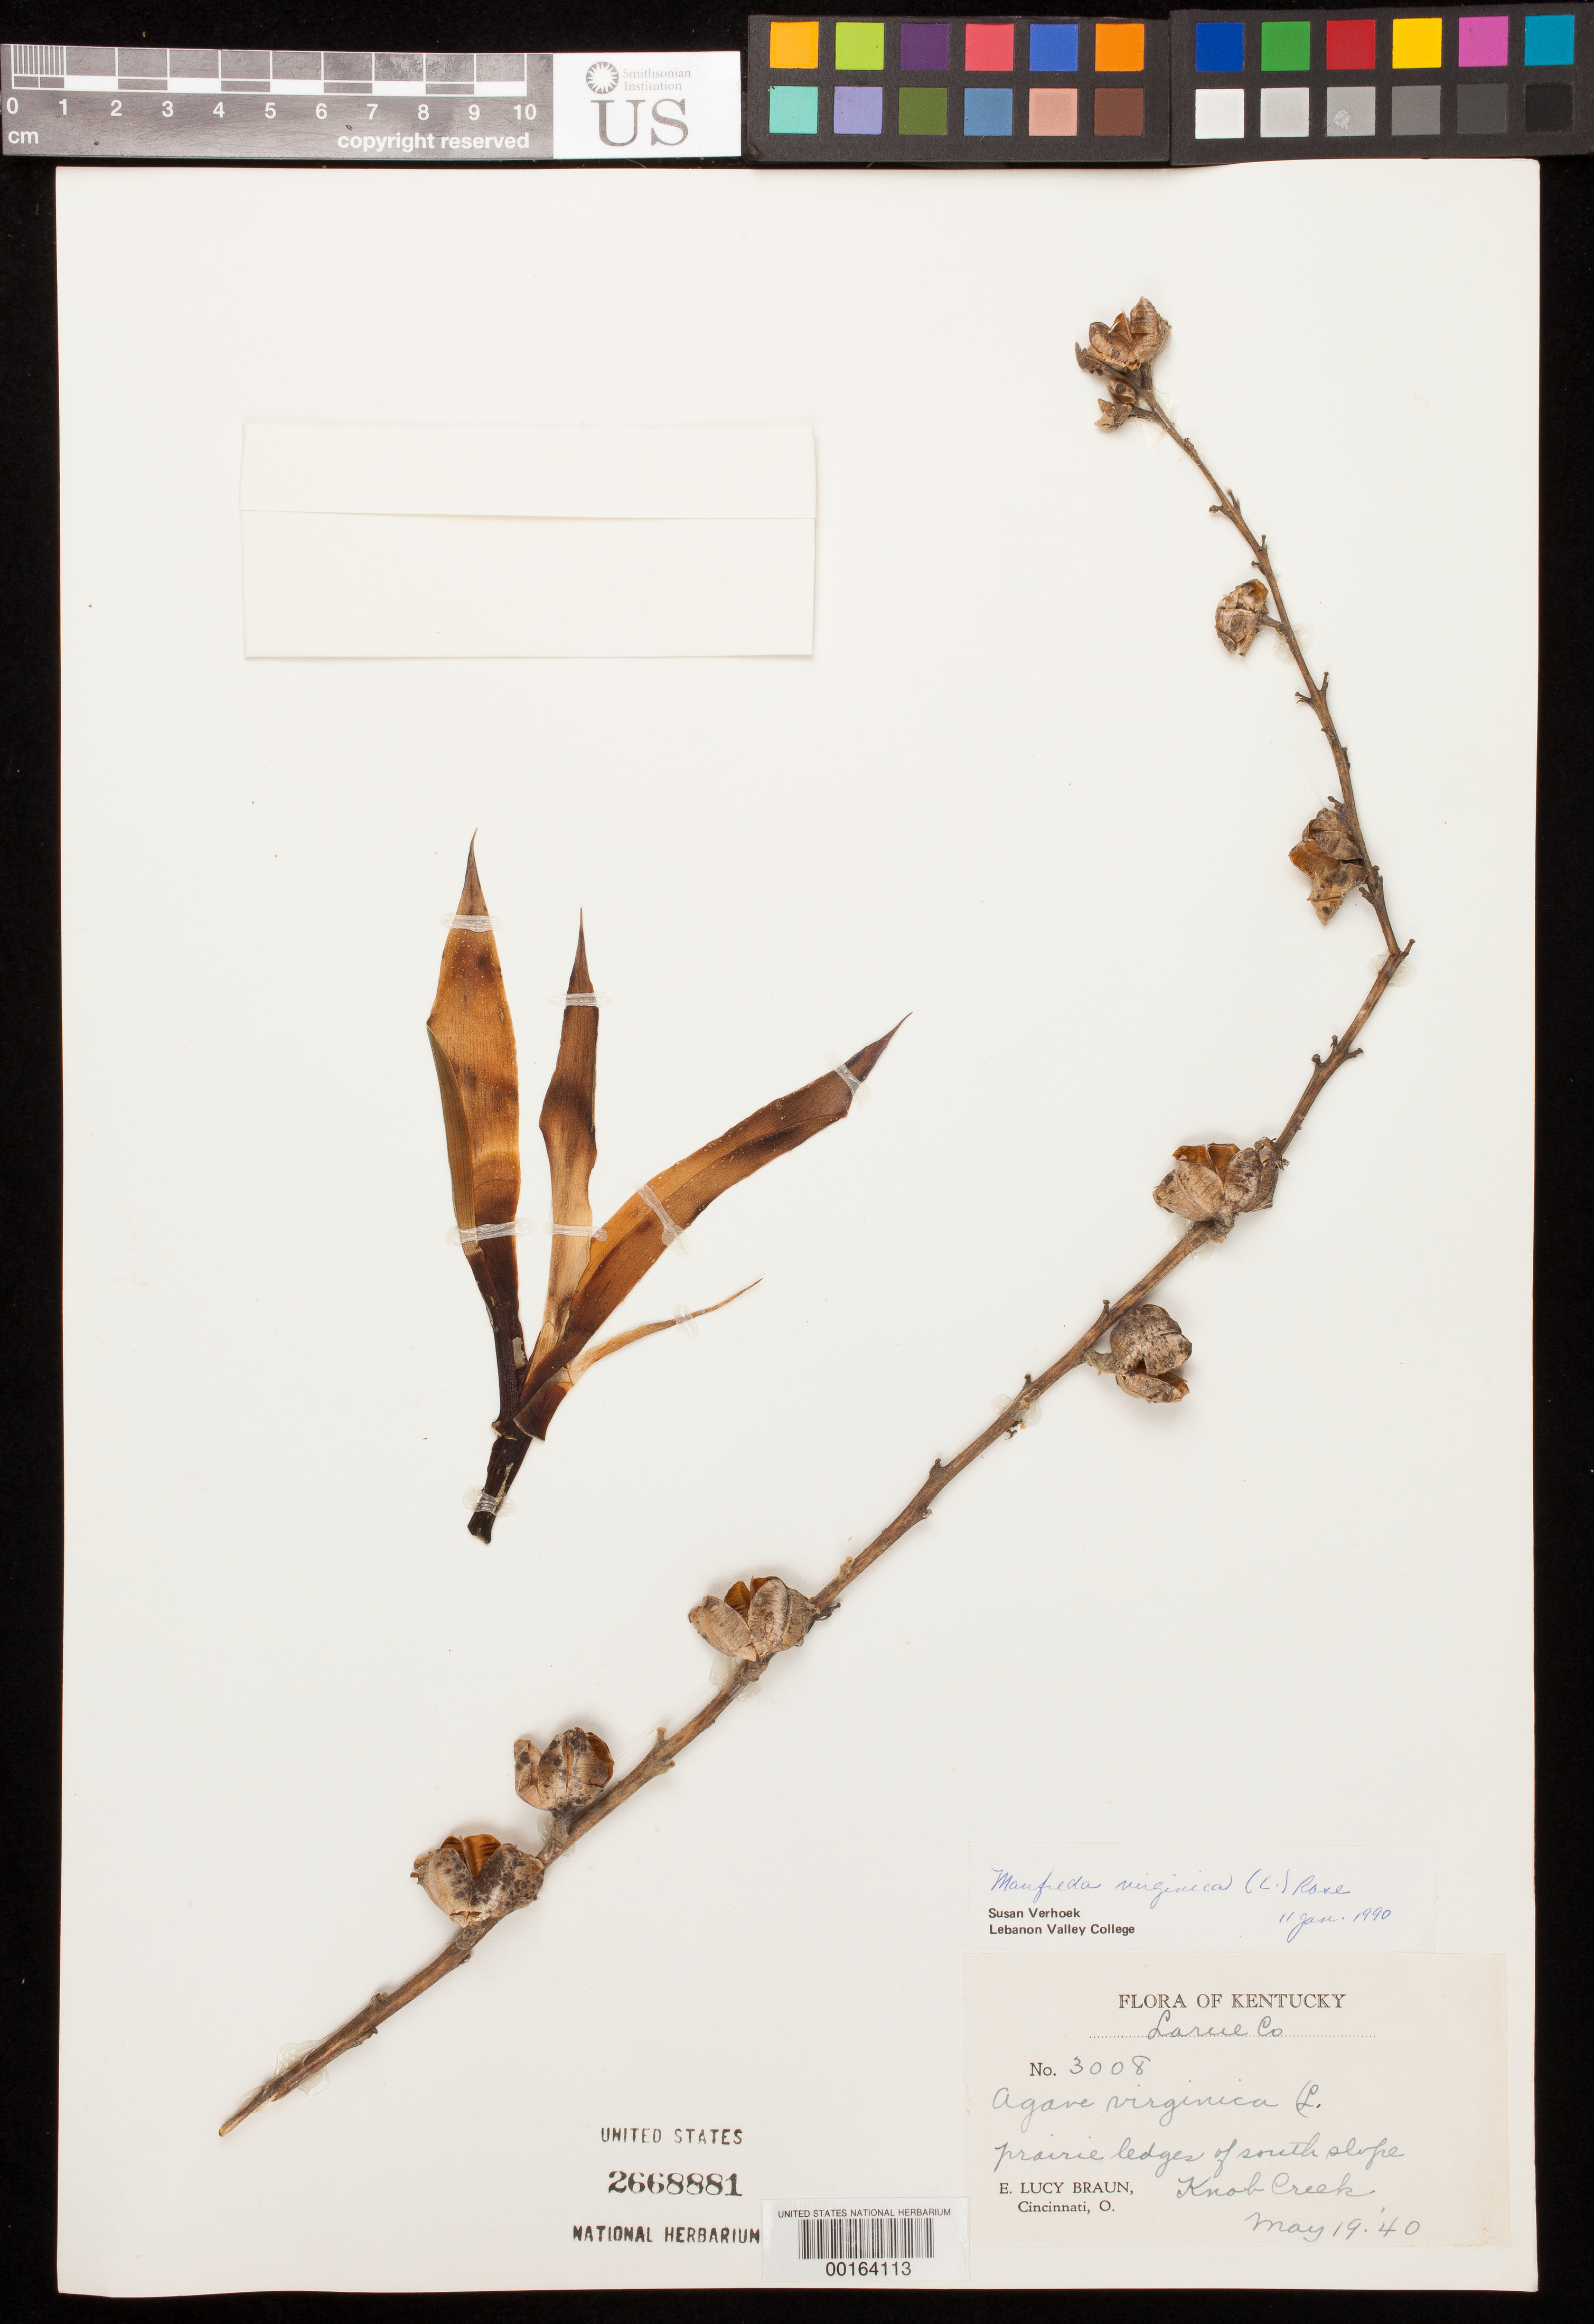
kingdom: Plantae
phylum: Tracheophyta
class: Liliopsida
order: Asparagales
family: Asparagaceae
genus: Manfreda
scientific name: Manfreda virginica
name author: (L.) Salisb. ex Rose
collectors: E. L. Braun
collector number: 3008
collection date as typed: May 1940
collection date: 1940-05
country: United States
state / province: Kentucky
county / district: Larue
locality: Knob creek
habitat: Prairie ledges of s slope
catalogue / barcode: US 2668881